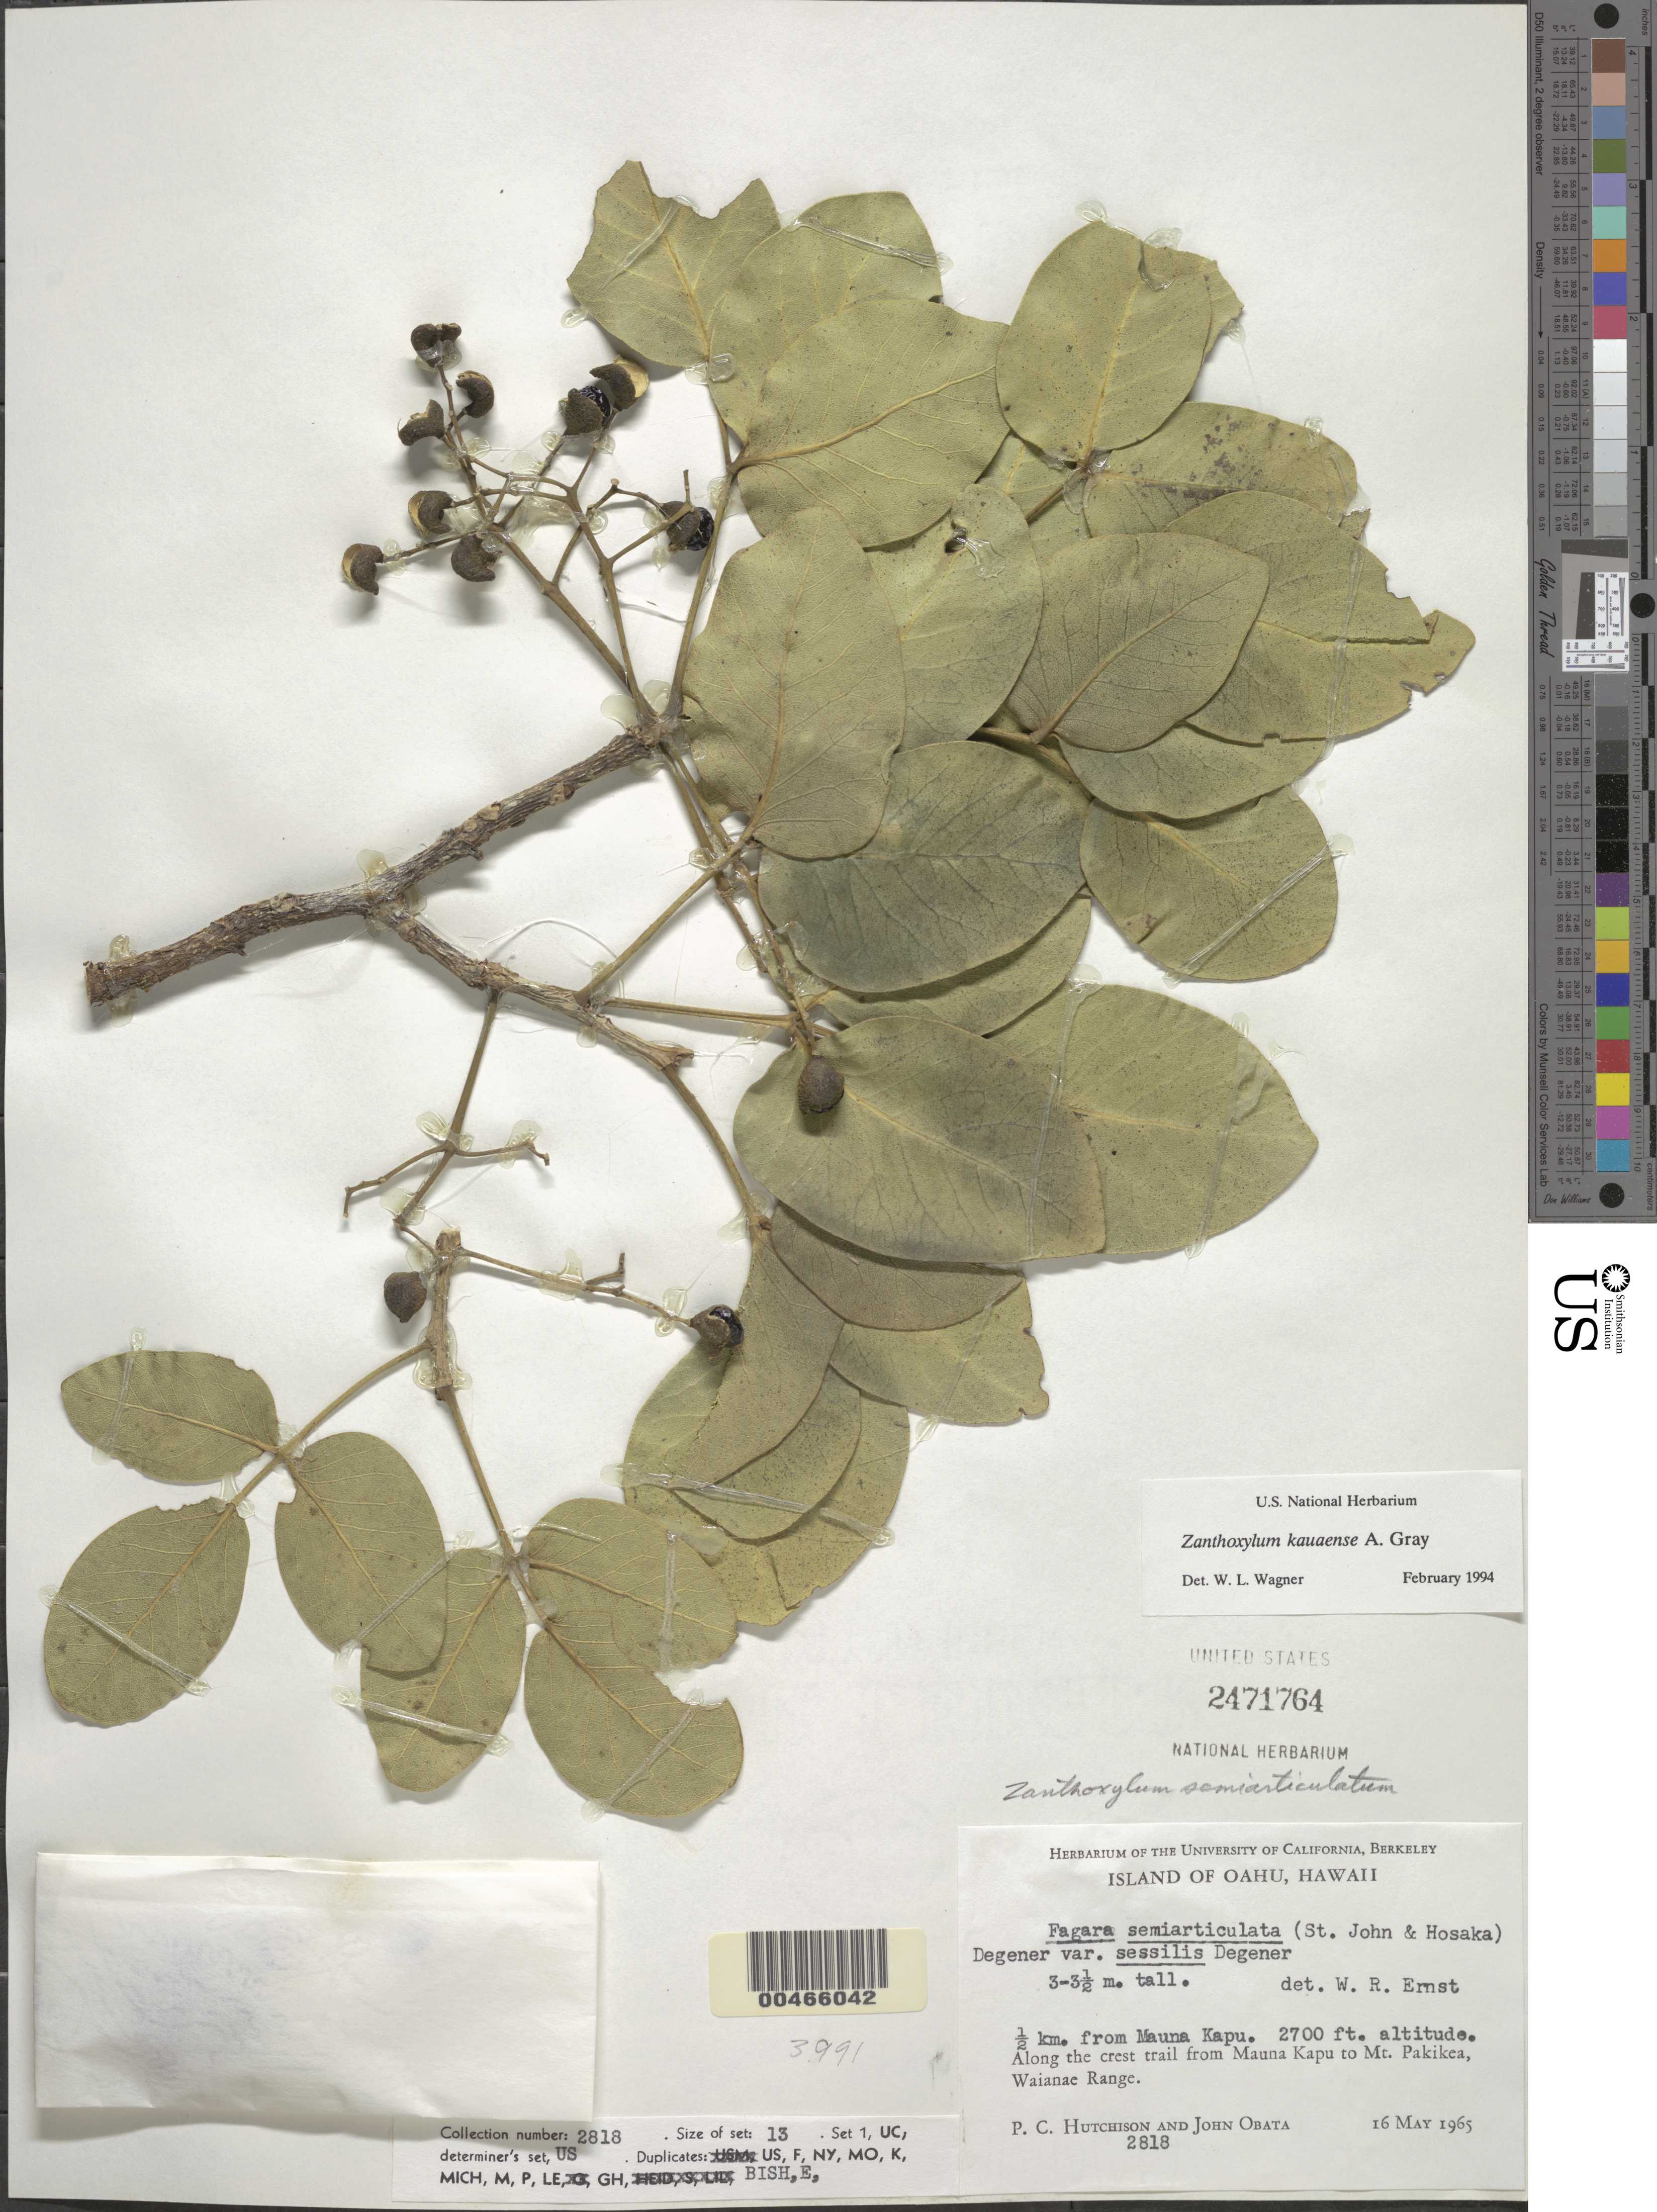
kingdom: Plantae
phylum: Tracheophyta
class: Magnoliopsida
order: Sapindales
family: Rutaceae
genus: Zanthoxylum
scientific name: Zanthoxylum kauaense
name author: A. Gray in Wilkes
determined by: Wagner, W. L., (BOT), Smithsonian Institution - National Museum of Natural History (UNITED STATES)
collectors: P. C. Hutchison & J. Obata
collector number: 2818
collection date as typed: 16 May 1965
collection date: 1965-05-16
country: United States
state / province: Hawaii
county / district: Honolulu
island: Oahu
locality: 0.5 km. from Mauna Kapu. Along the crest trail from Mauna Kapu to Mt. Pakikea, Waianae Range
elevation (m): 823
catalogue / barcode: US 2471464